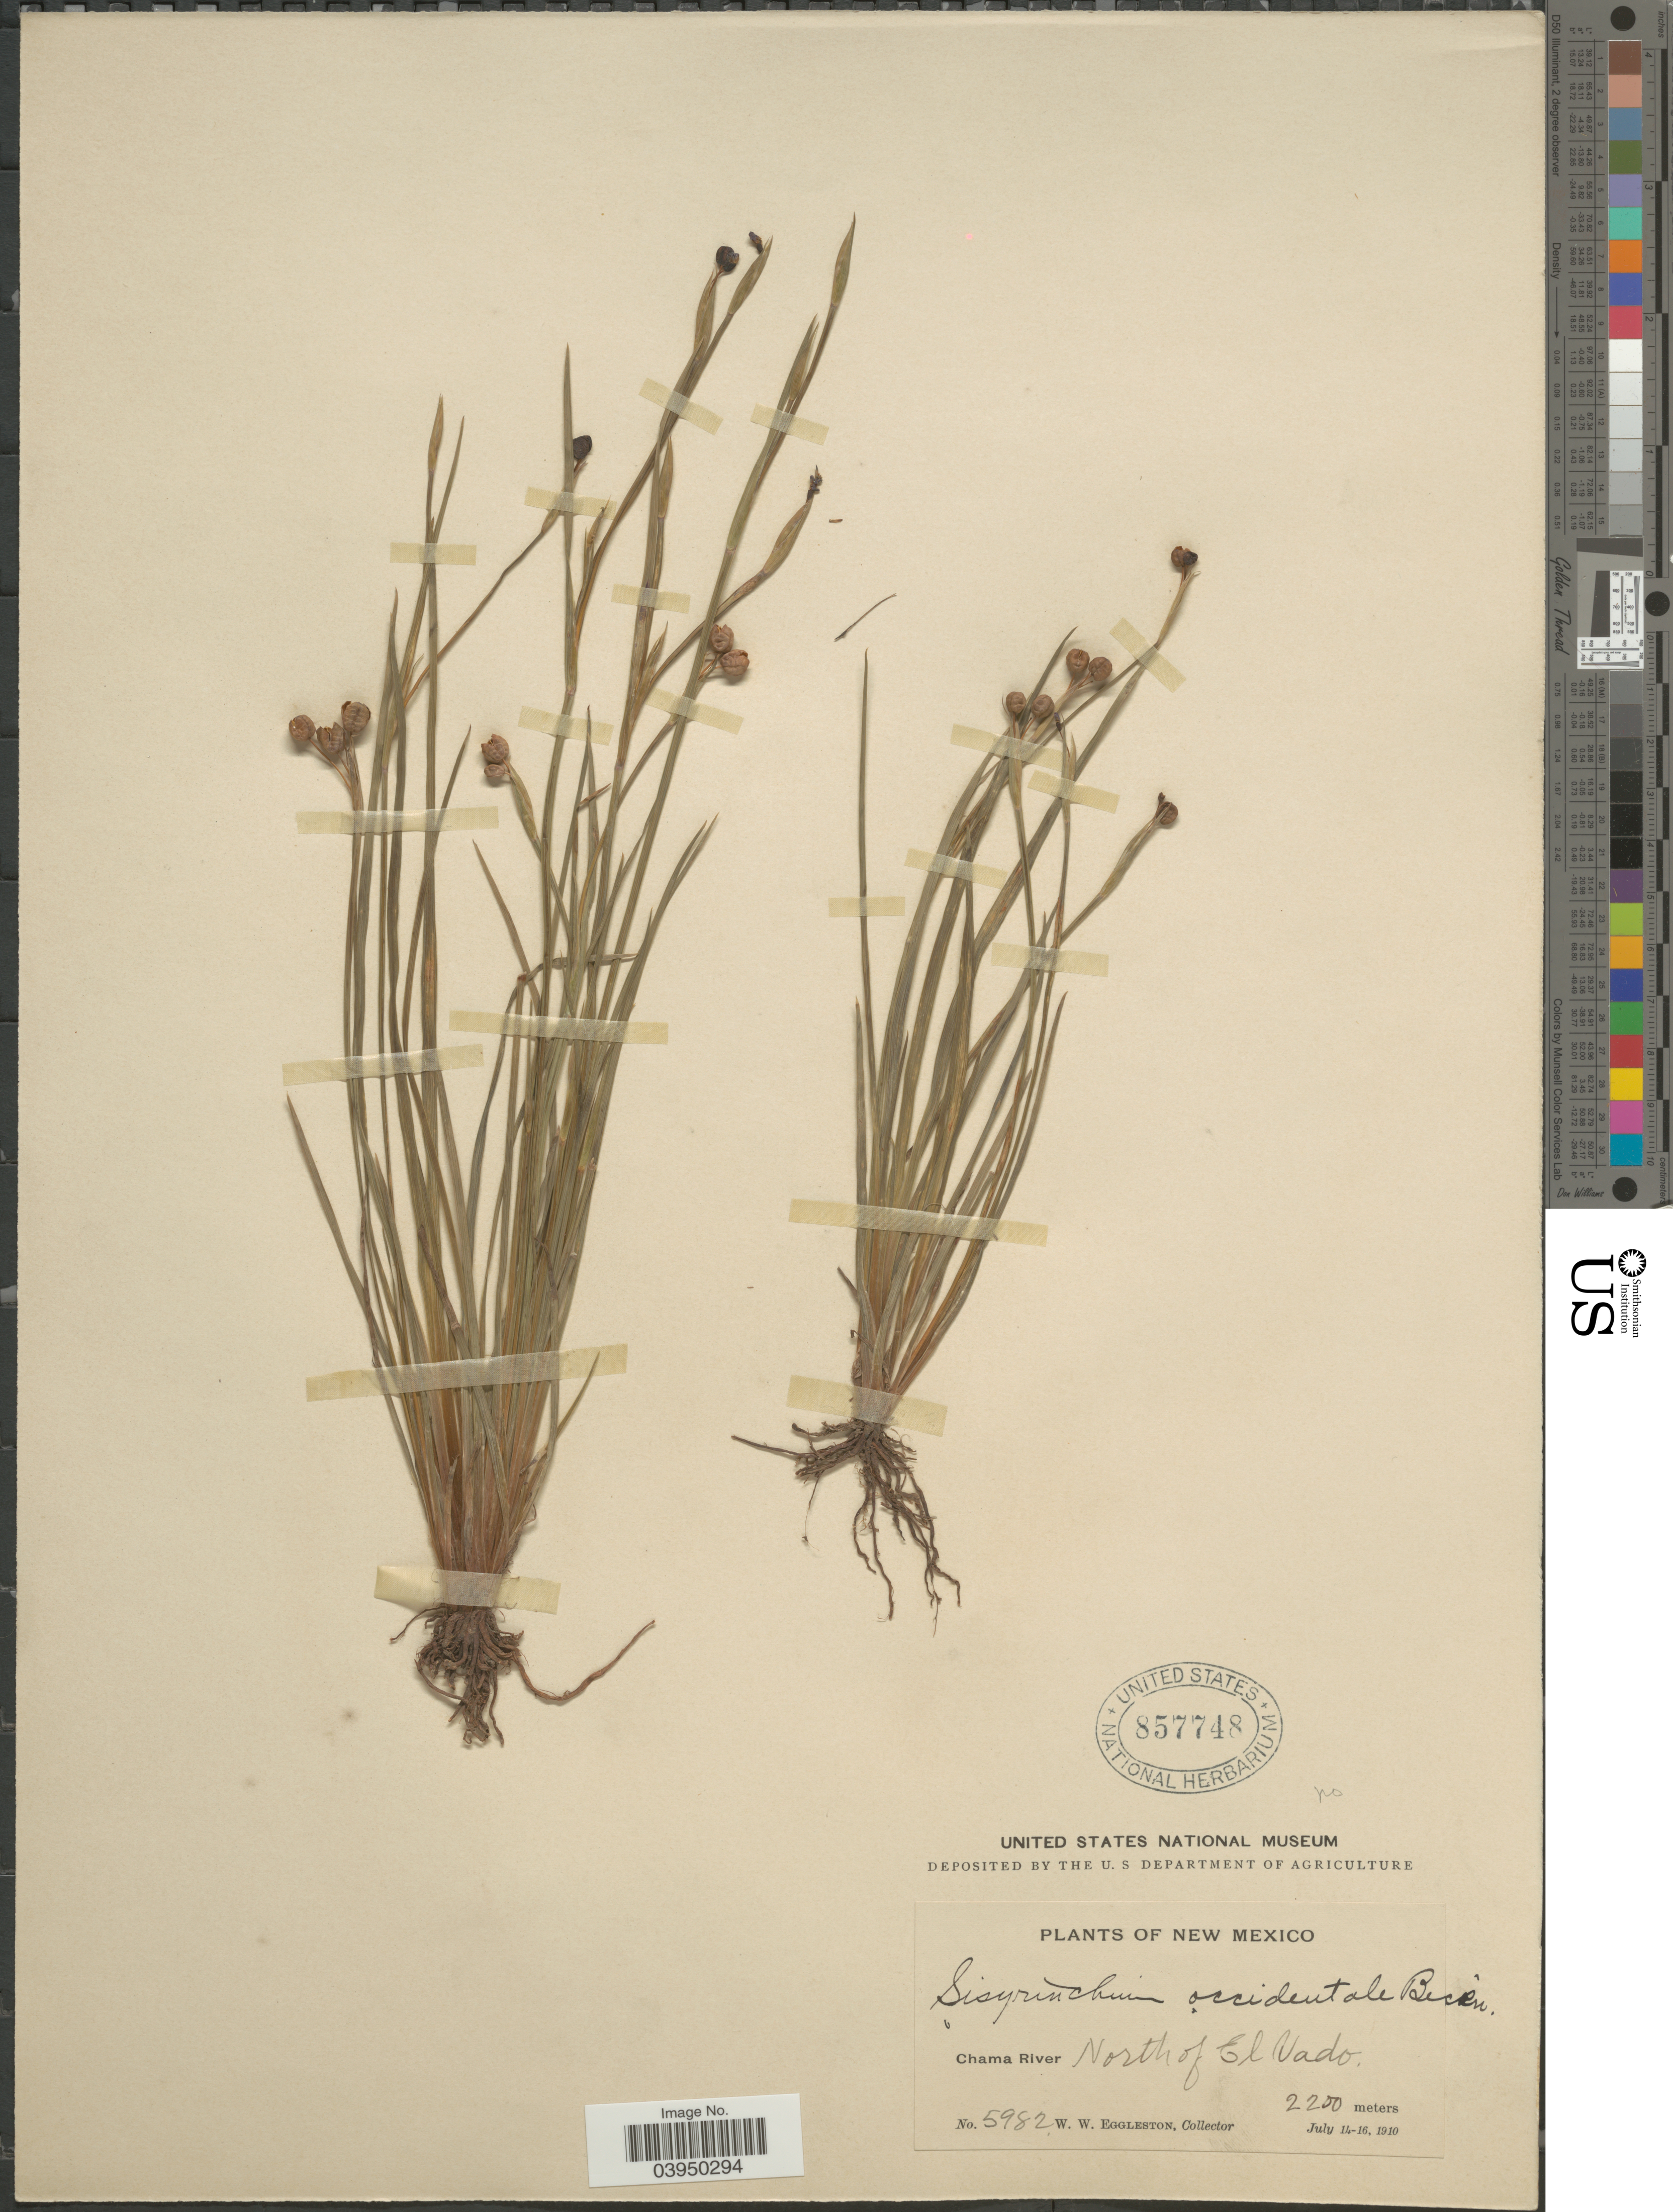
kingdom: Plantae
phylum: Tracheophyta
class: Liliopsida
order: Asparagales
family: Iridaceae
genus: Sisyrinchium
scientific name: Sisyrinchium amethystinum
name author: E.P. Bicknell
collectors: W. W. Eggleston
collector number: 5982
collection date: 1910-07-14/1910-07-16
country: United States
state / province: New Mexico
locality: Chama River. North of El Vado.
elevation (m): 2200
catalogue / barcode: US 857748